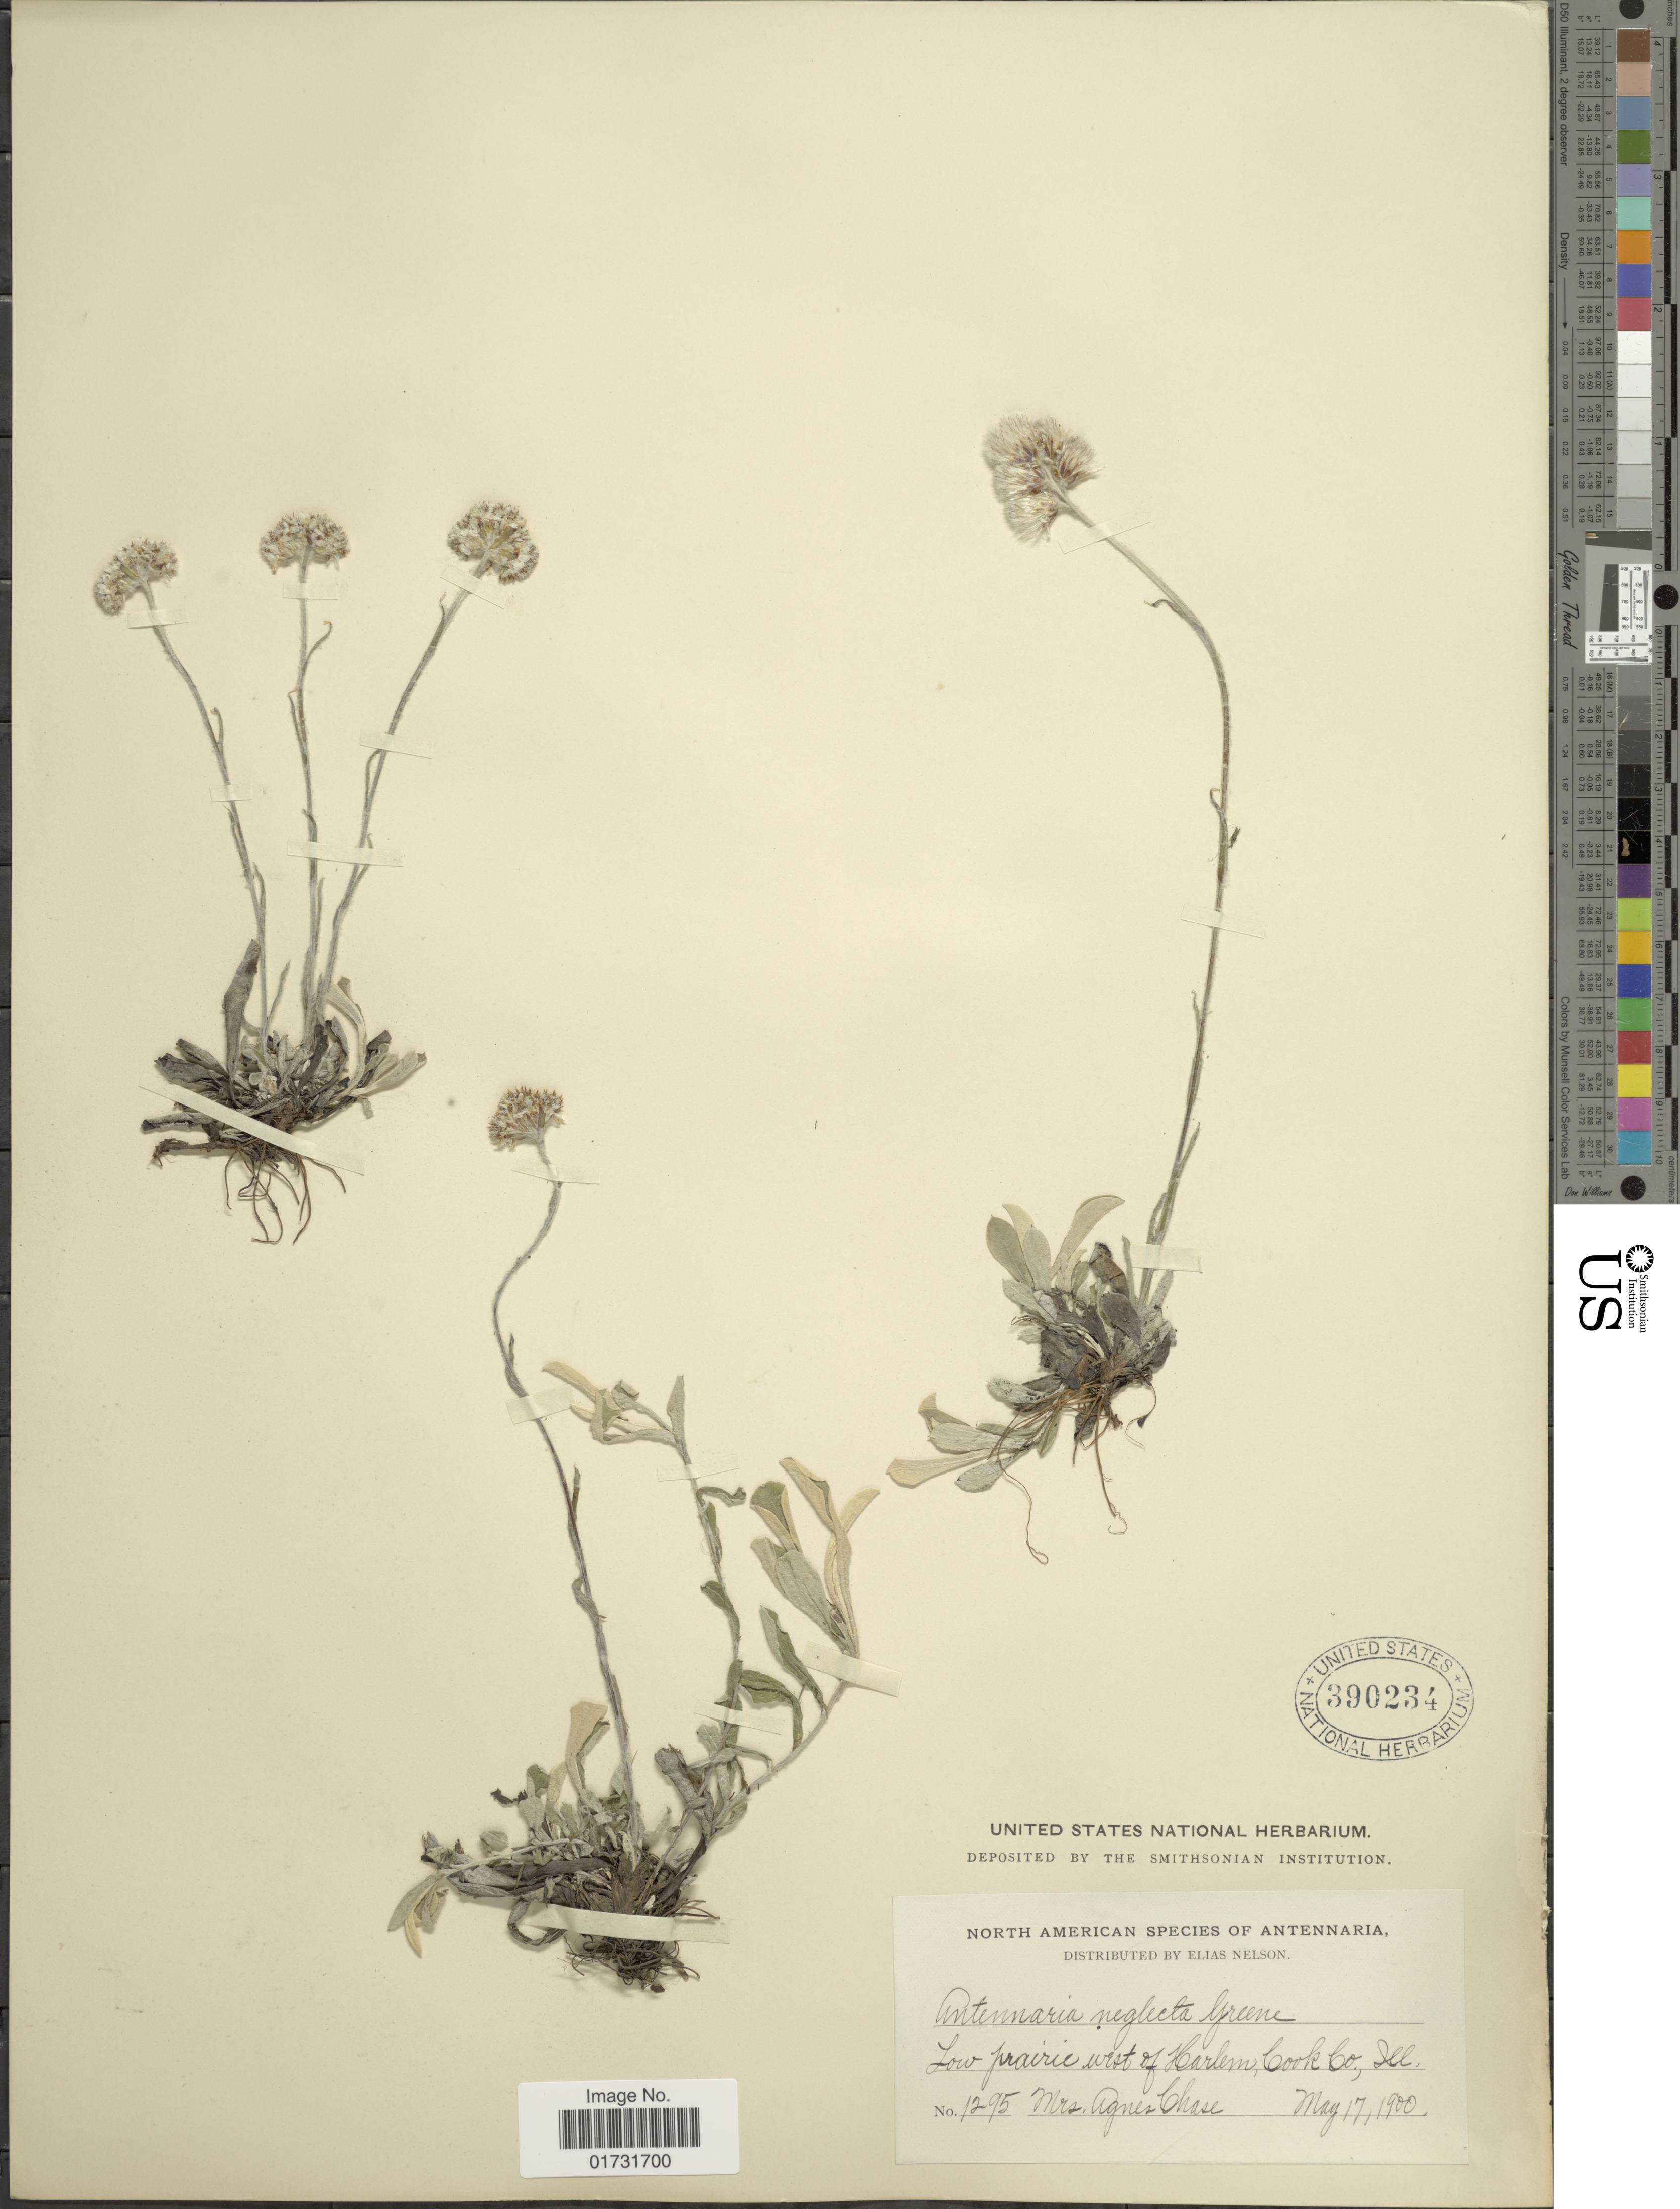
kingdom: Plantae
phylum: Tracheophyta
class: Magnoliopsida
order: Asterales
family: Asteraceae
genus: Antennaria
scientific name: Antennaria neglecta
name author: Greene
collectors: A. Chase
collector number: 1295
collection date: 1900-05-17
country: United States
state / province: Illinois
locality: West of Harlem, Cook Co.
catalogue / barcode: US 390234